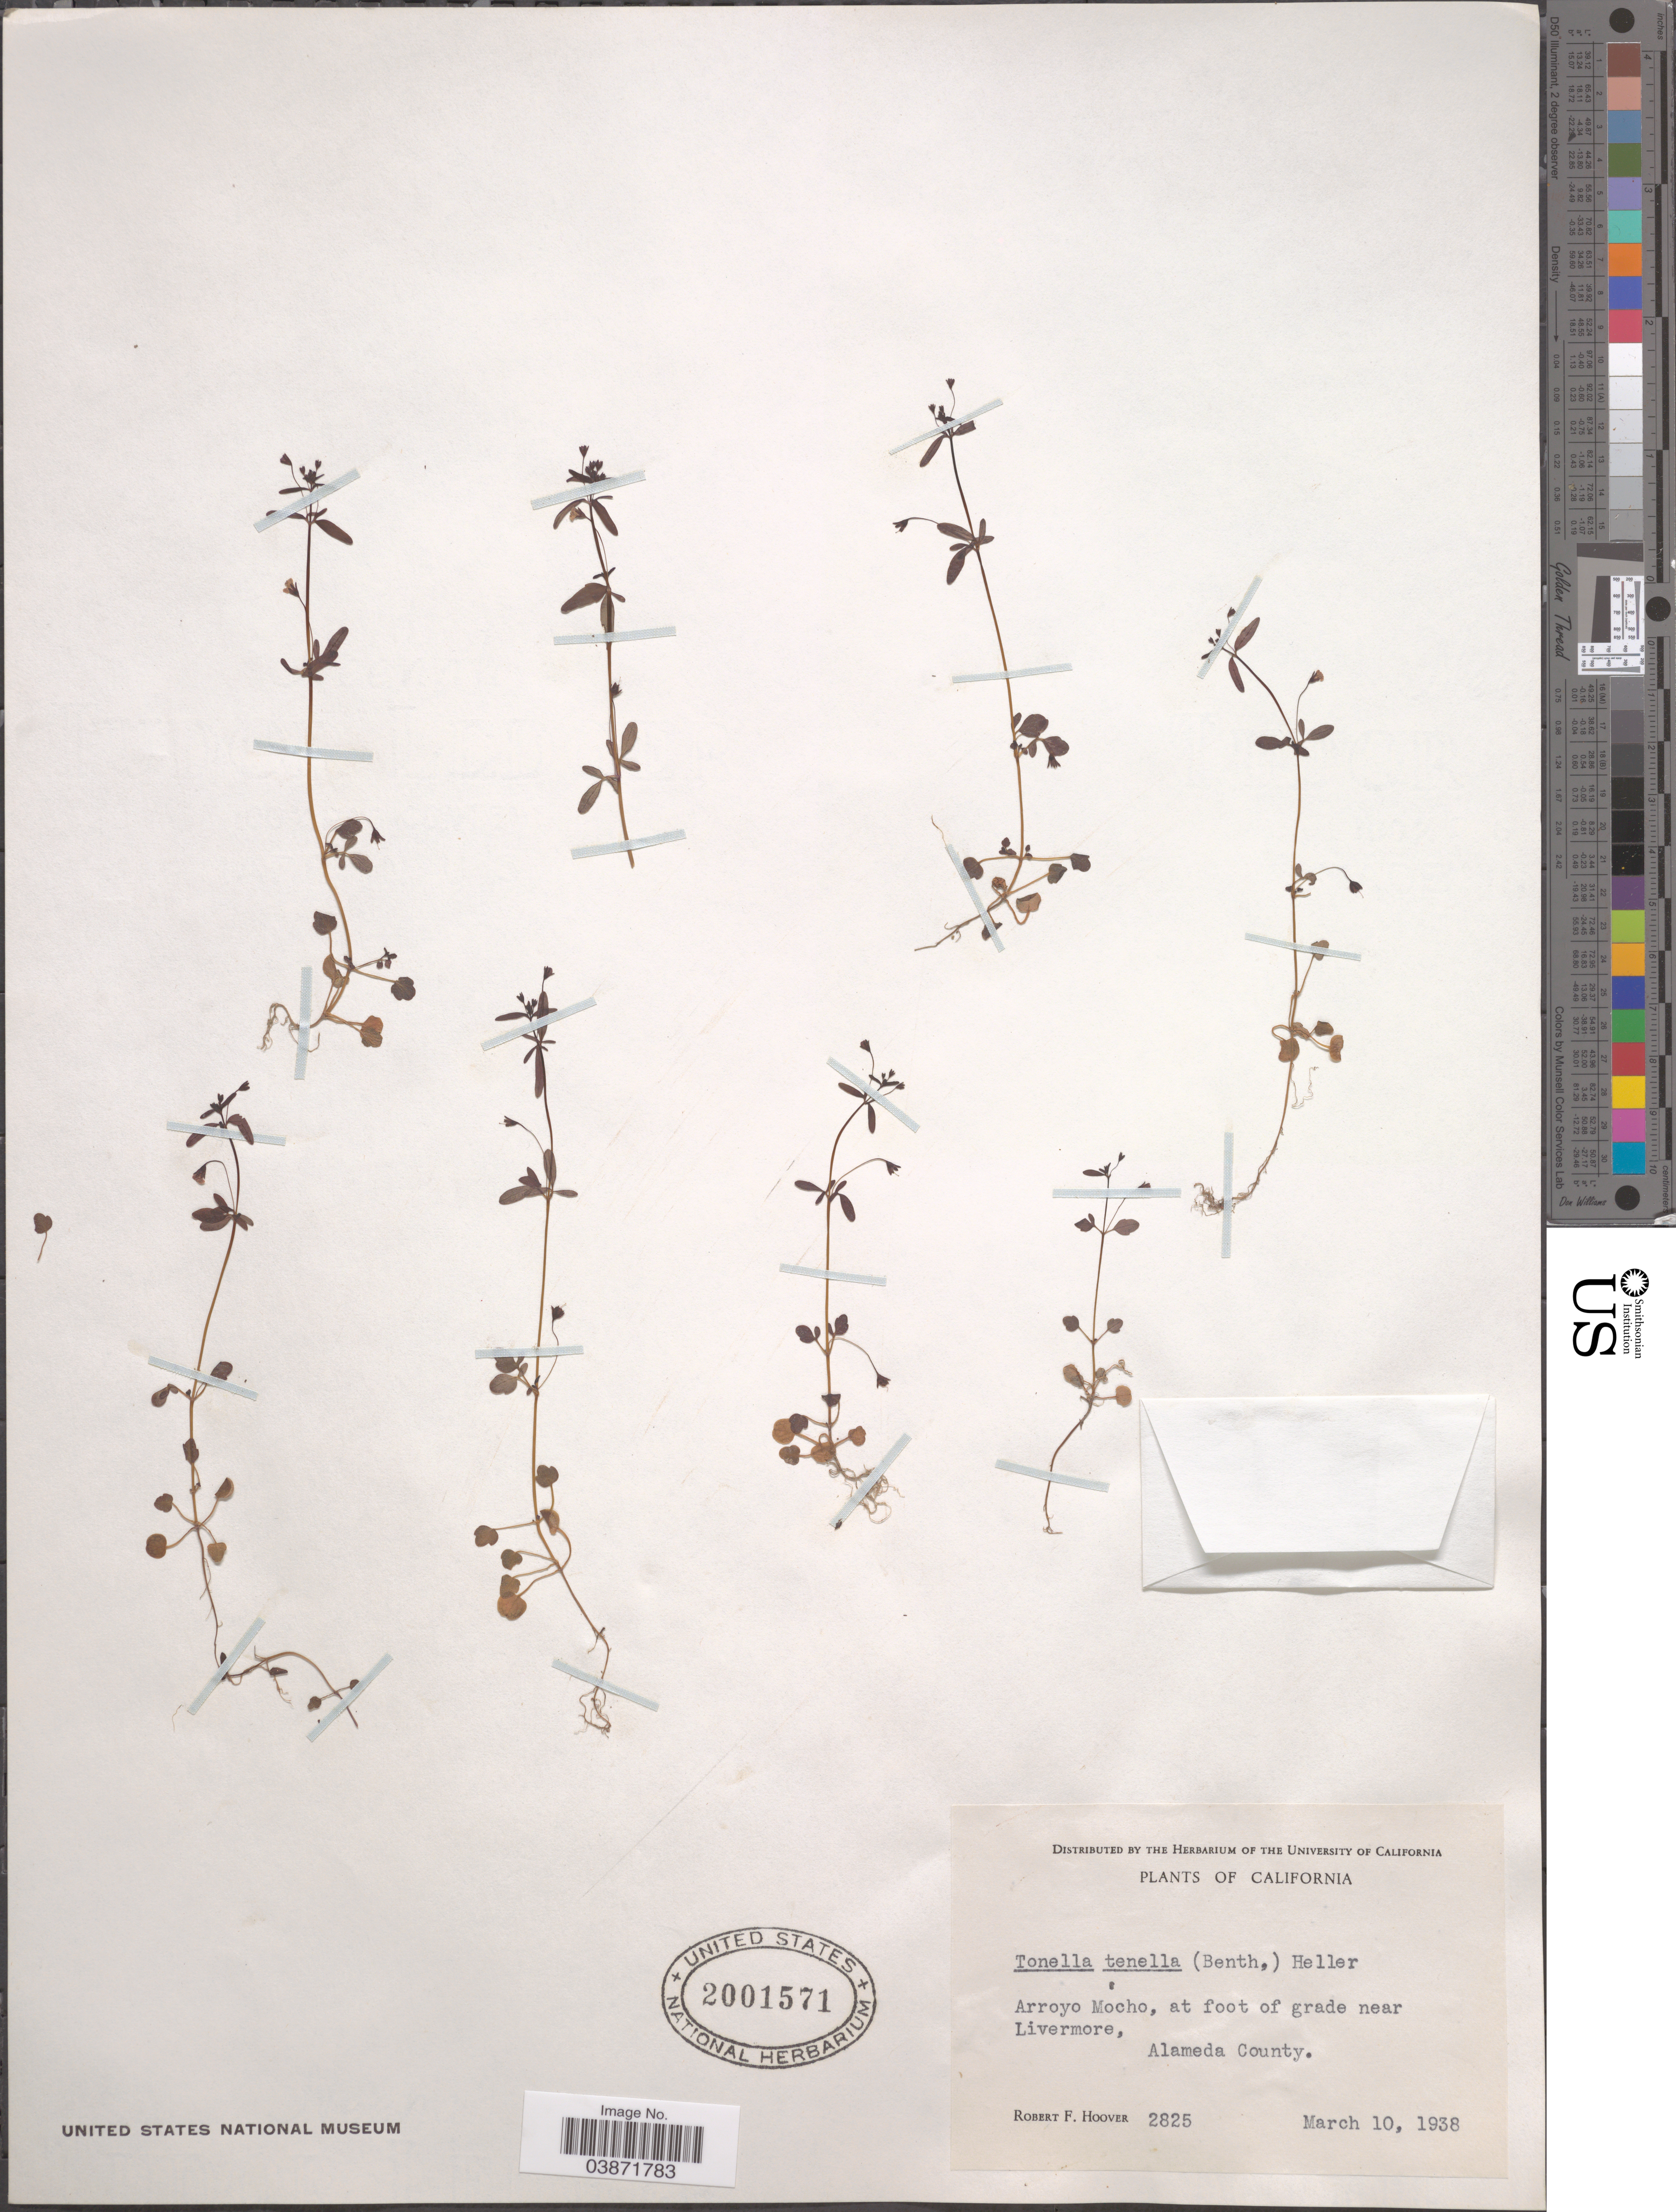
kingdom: Plantae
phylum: Tracheophyta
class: Magnoliopsida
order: Lamiales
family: Plantaginaceae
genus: Tonella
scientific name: Tonella tenella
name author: (Benth.) A. Heller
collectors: R. F. Hoover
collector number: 2825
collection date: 1938-03-10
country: United States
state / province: California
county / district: Alameda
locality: Arroyo Mocho, at foot of grade near Livermore, Alameda County.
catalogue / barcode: US 2001571